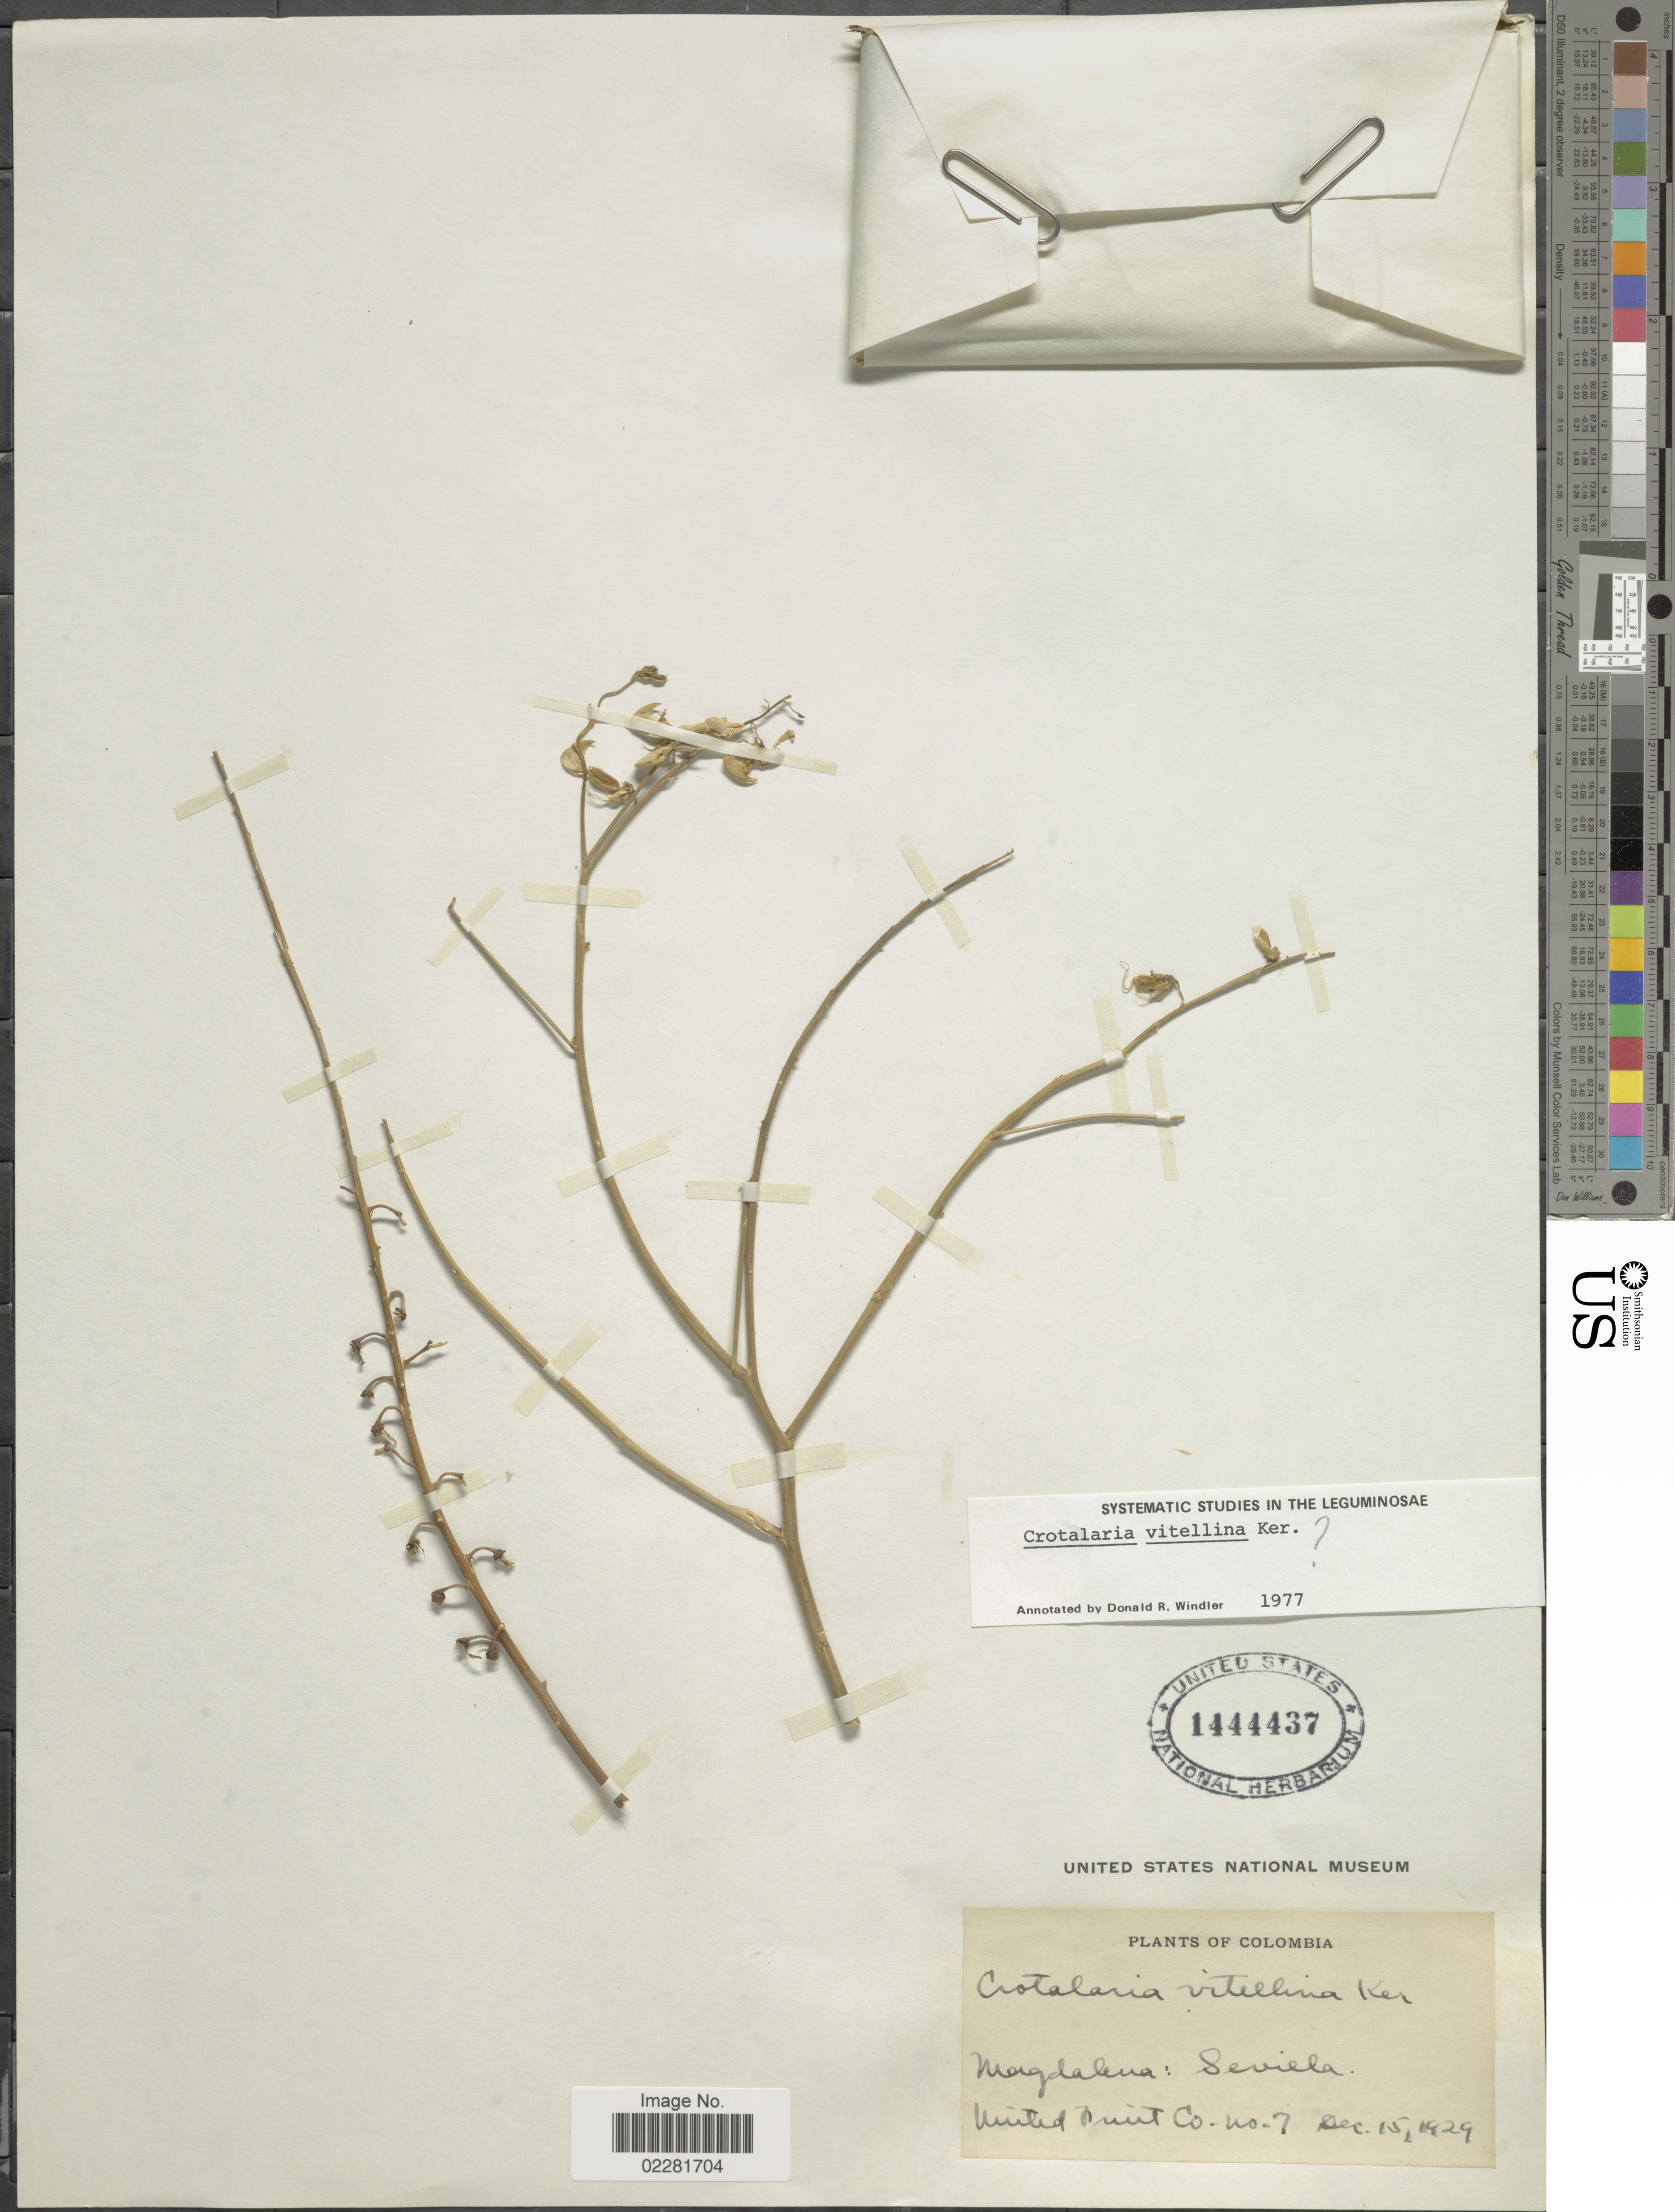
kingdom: Plantae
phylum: Tracheophyta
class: Magnoliopsida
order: Fabales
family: Fabaceae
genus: Crotalaria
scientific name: Crotalaria vitellina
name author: Ker Gawl.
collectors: United Fruit Co.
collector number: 7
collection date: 1929-12-15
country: Colombia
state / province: Magdalena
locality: Seviela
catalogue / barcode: US 1444437